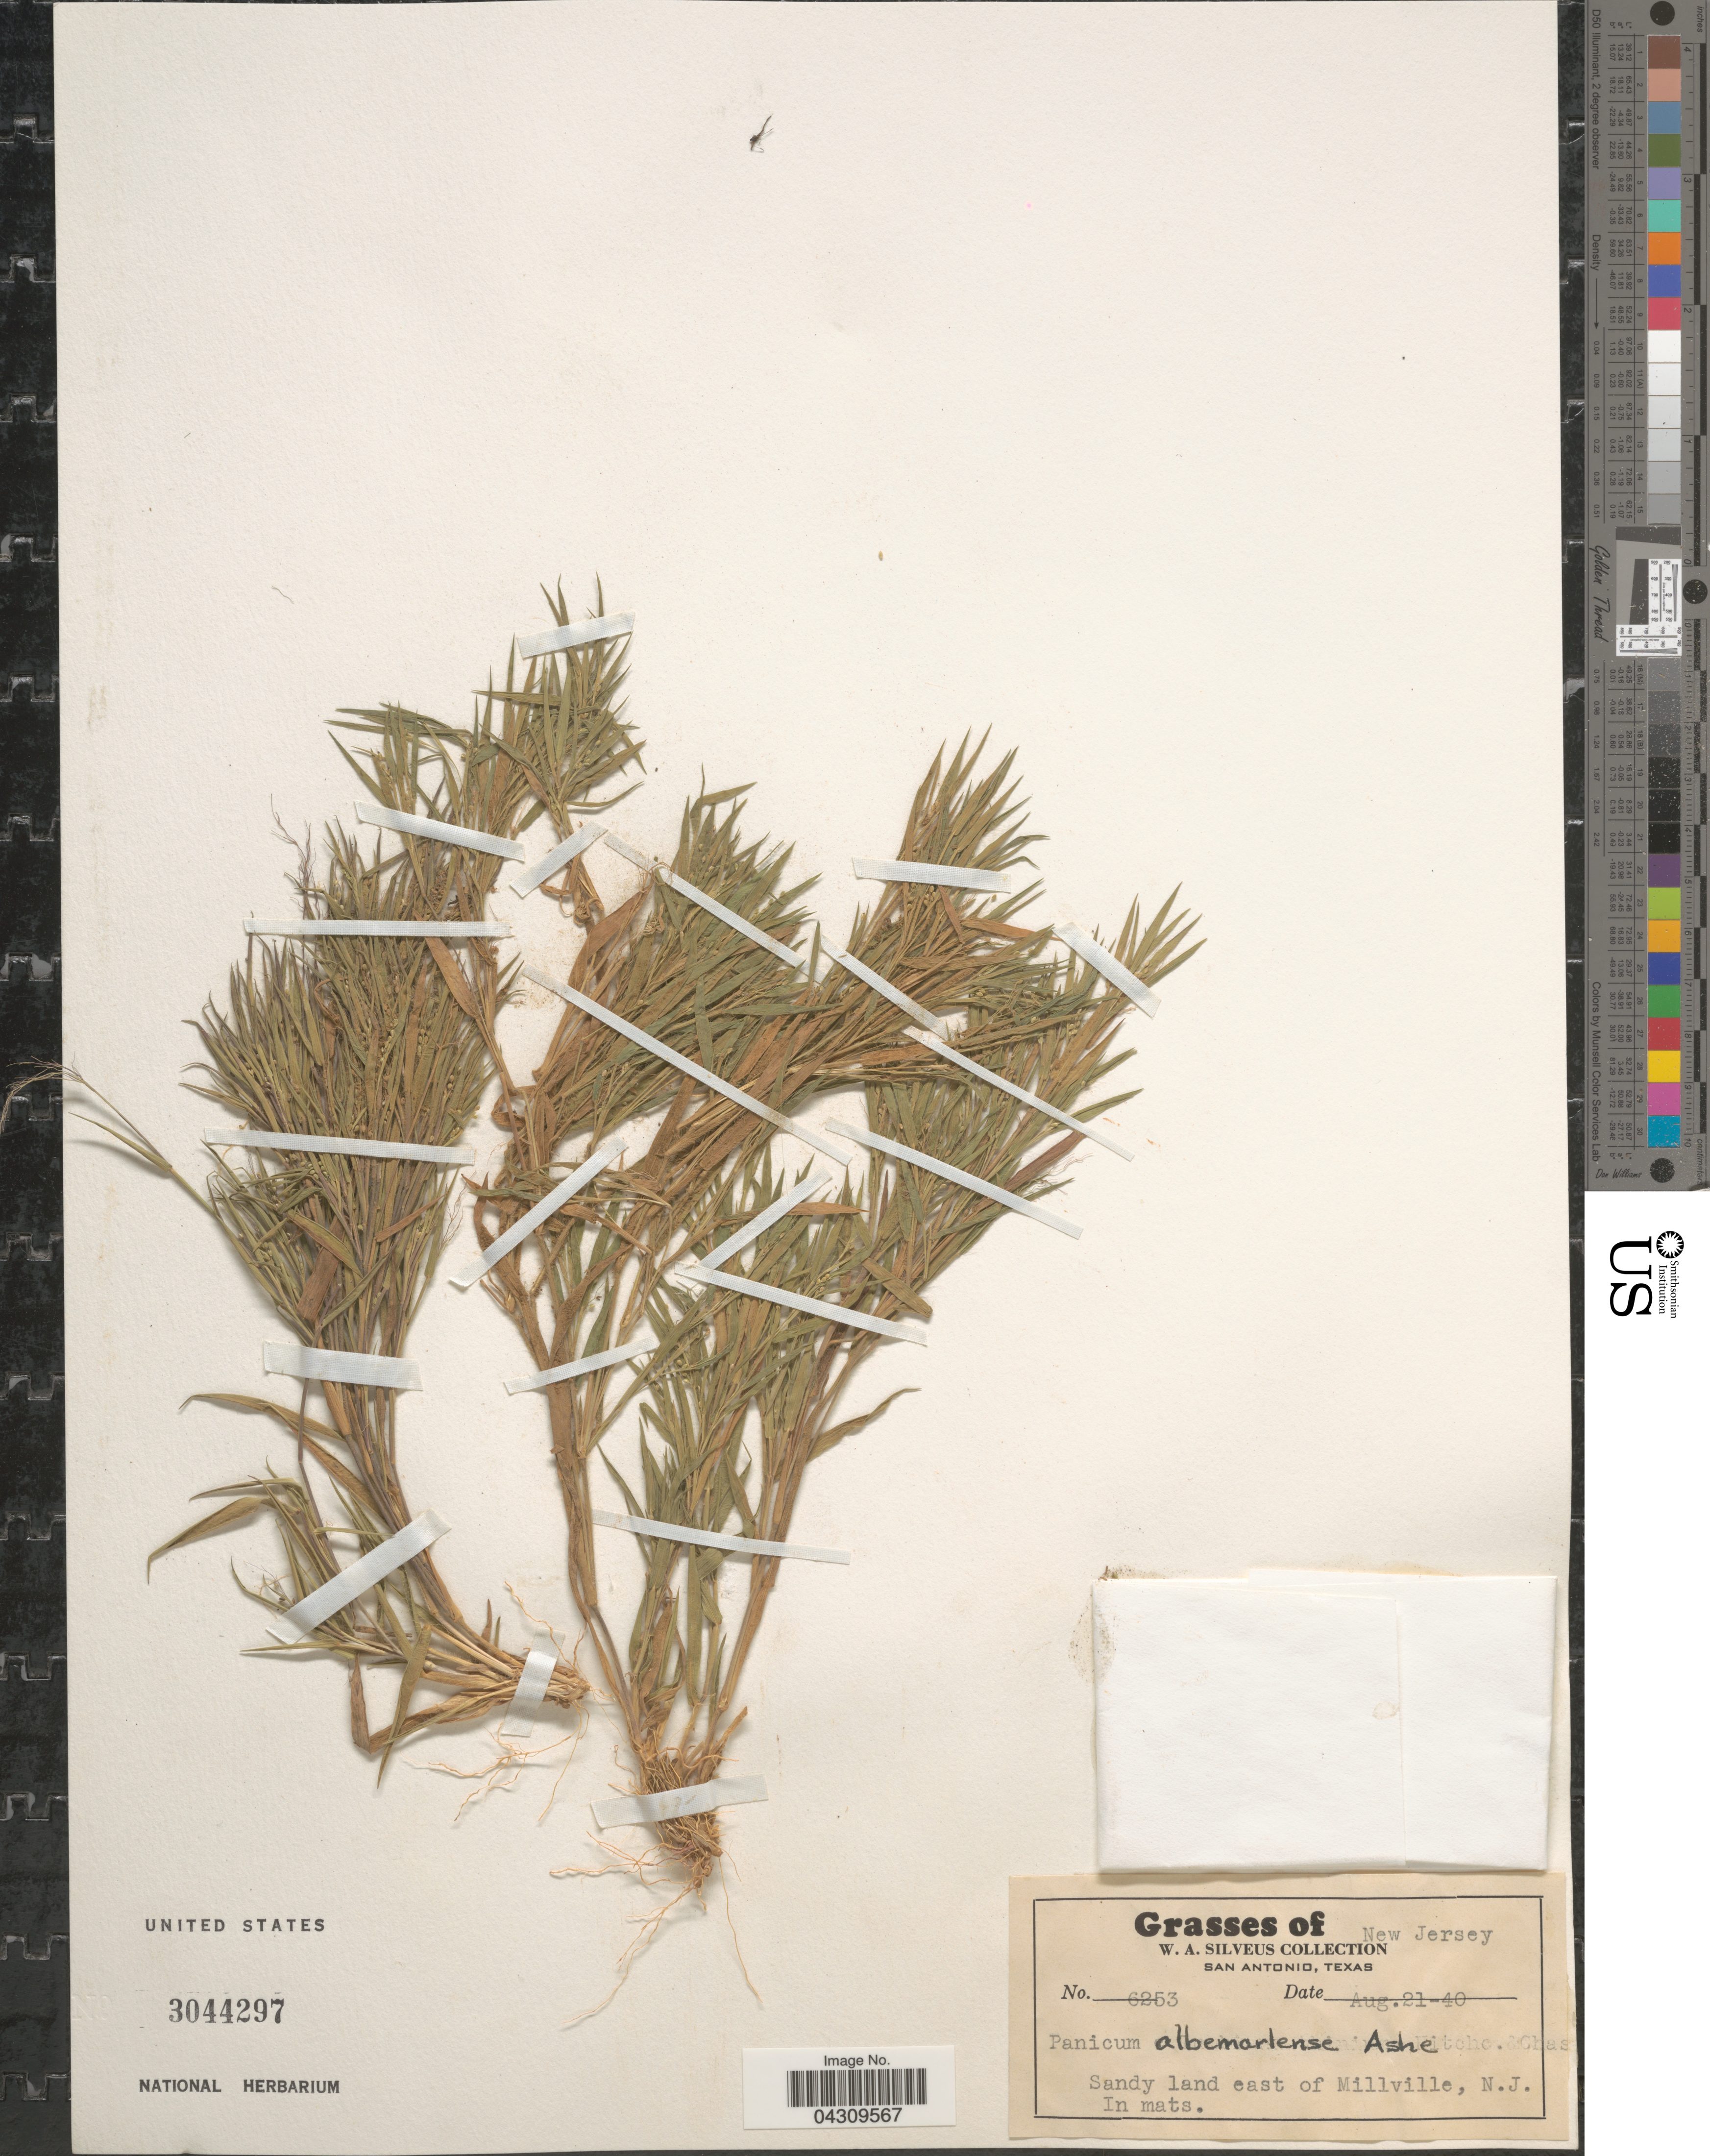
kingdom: Plantae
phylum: Tracheophyta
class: Liliopsida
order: Poales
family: Poaceae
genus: Dichanthelium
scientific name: Dichanthelium acuminatum var. acuminatum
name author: (Sw.) Gould & C.A. Clark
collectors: W. Silveus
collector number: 6253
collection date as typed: Transcribed d/m/y: 21/8/40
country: United States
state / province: New Jersey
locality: Sandy land east of Millville.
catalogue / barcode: US 3044297